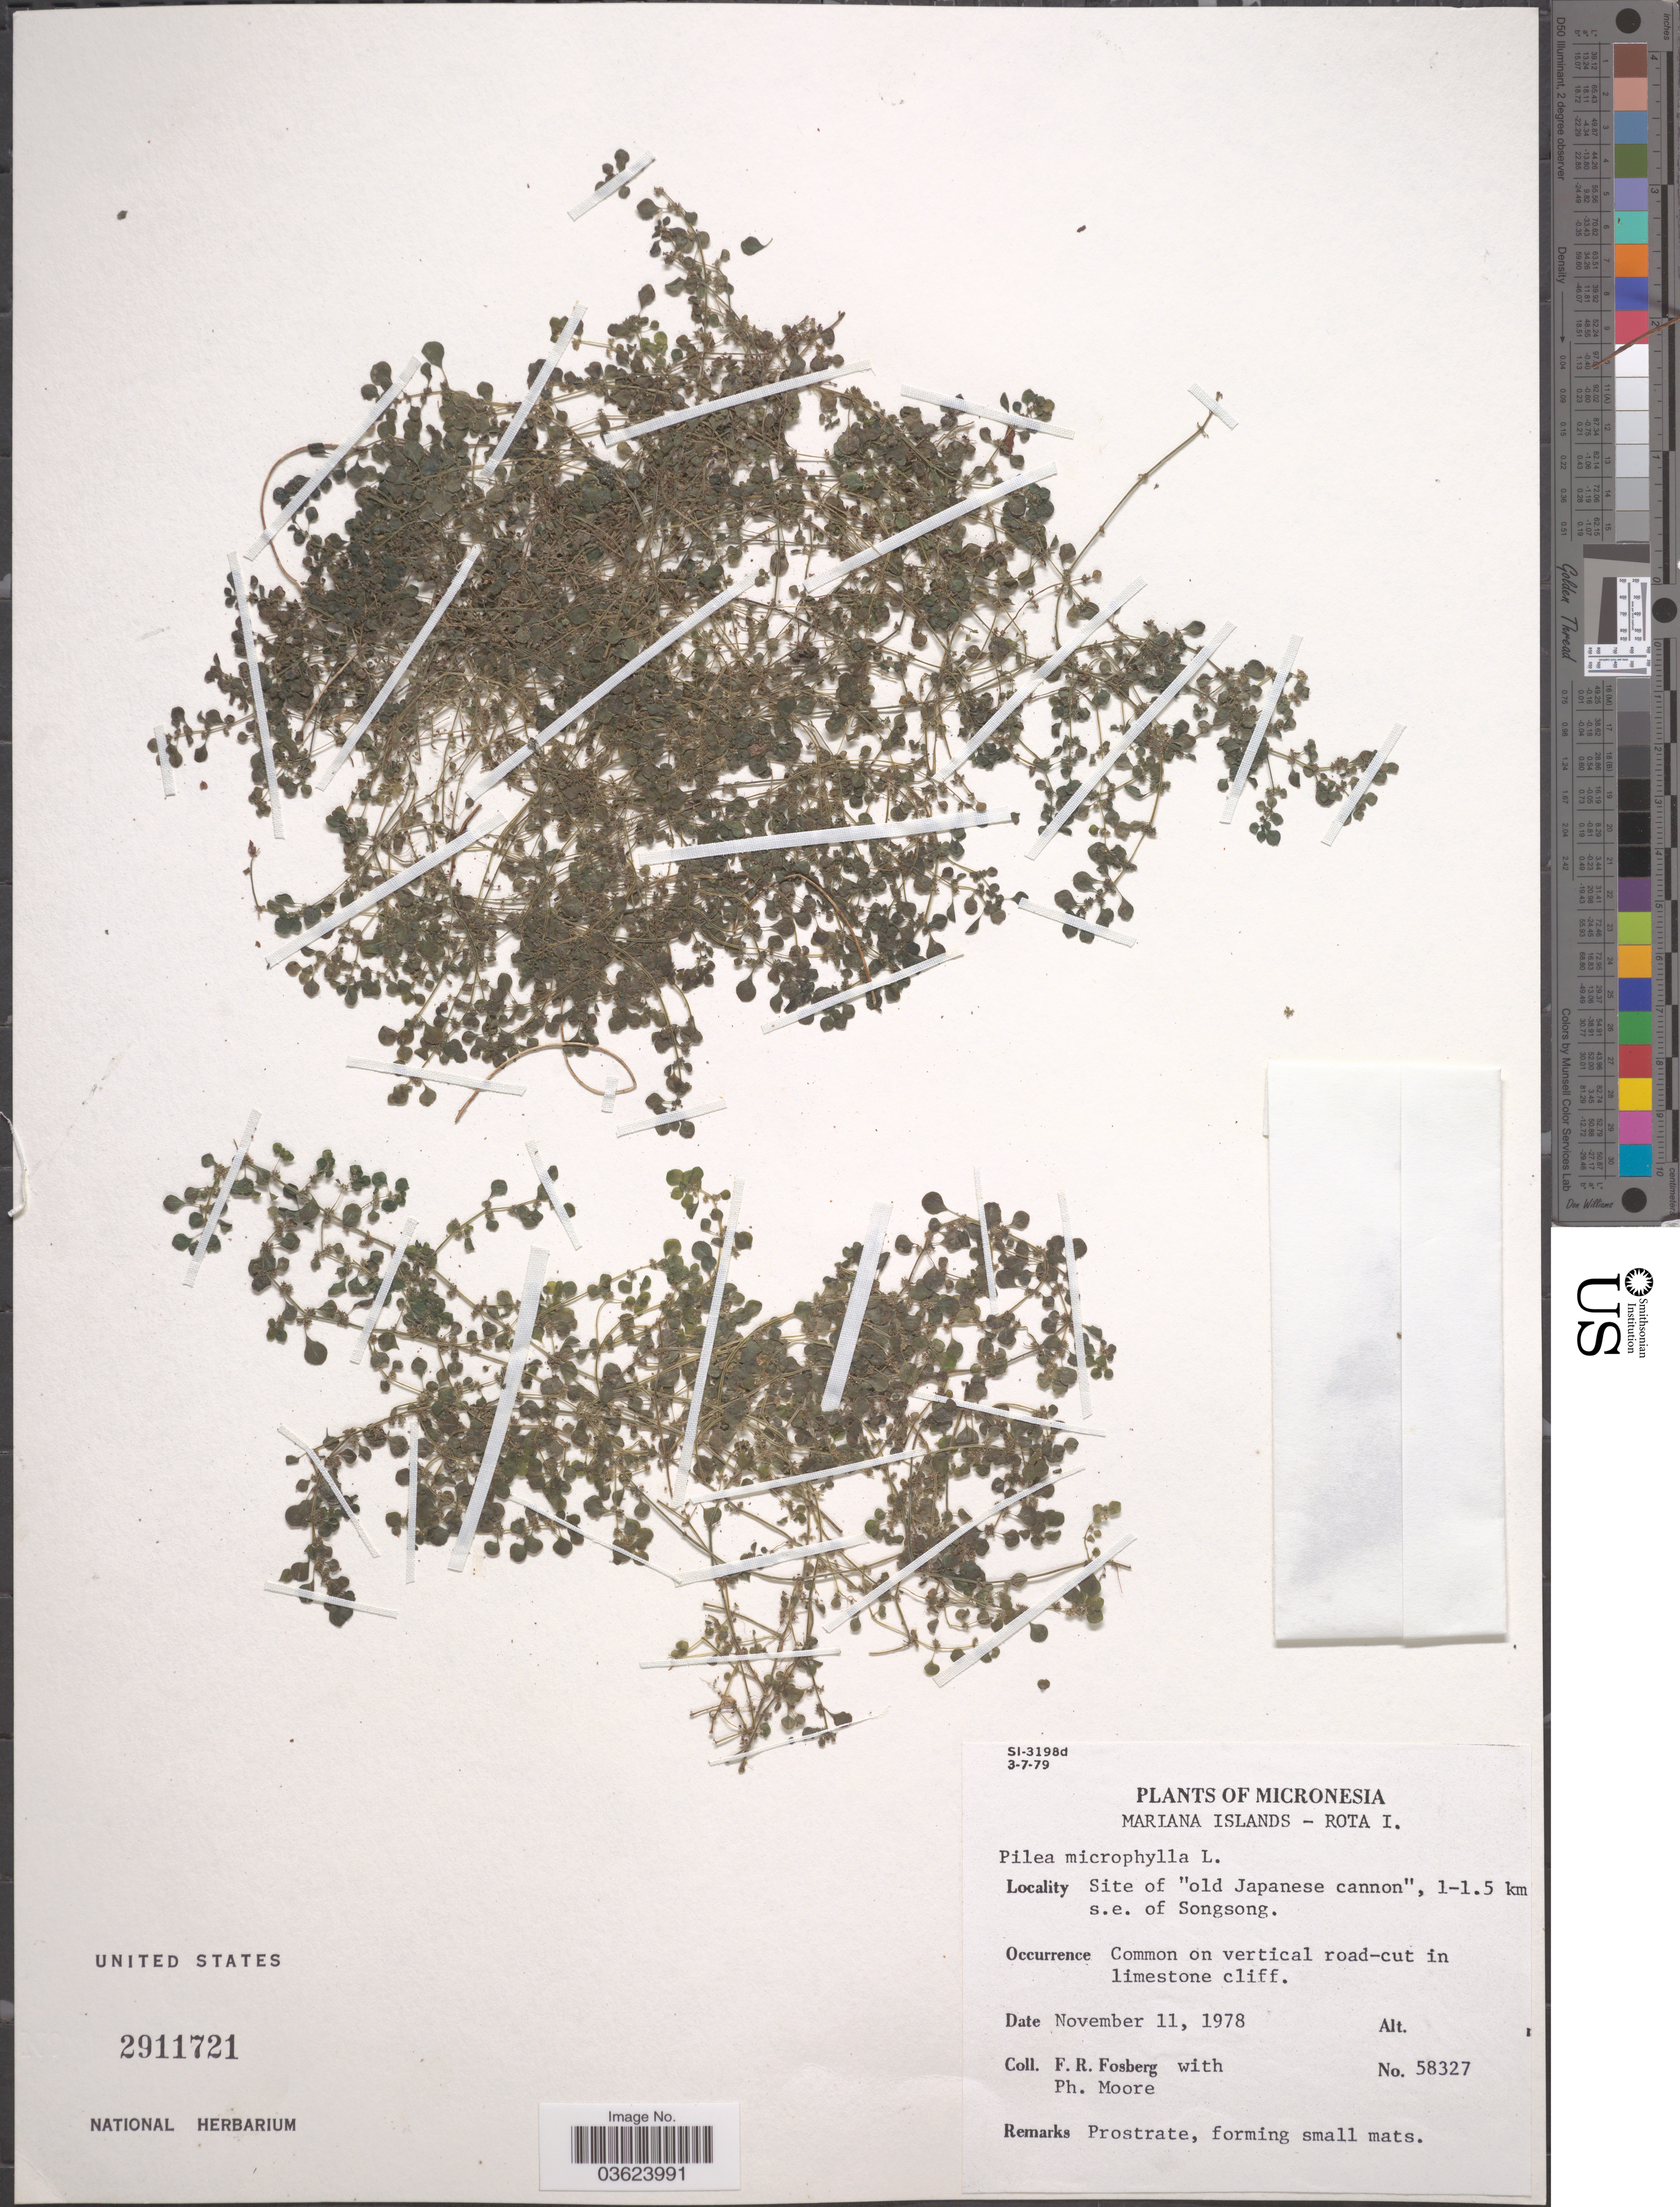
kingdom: Plantae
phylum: Tracheophyta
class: Magnoliopsida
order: Rosales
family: Urticaceae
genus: Pilea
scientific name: Pilea microphylla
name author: (L.) Liebm.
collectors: F. R. Fosberg & P. Moore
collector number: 58327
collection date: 1978-11-11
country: Northern Mariana Islands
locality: Micronesia. Mariana Islands- Rota I. Site of "old Japanese cannon", 1-1.5 km s.e. of Songsong.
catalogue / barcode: US 2911721